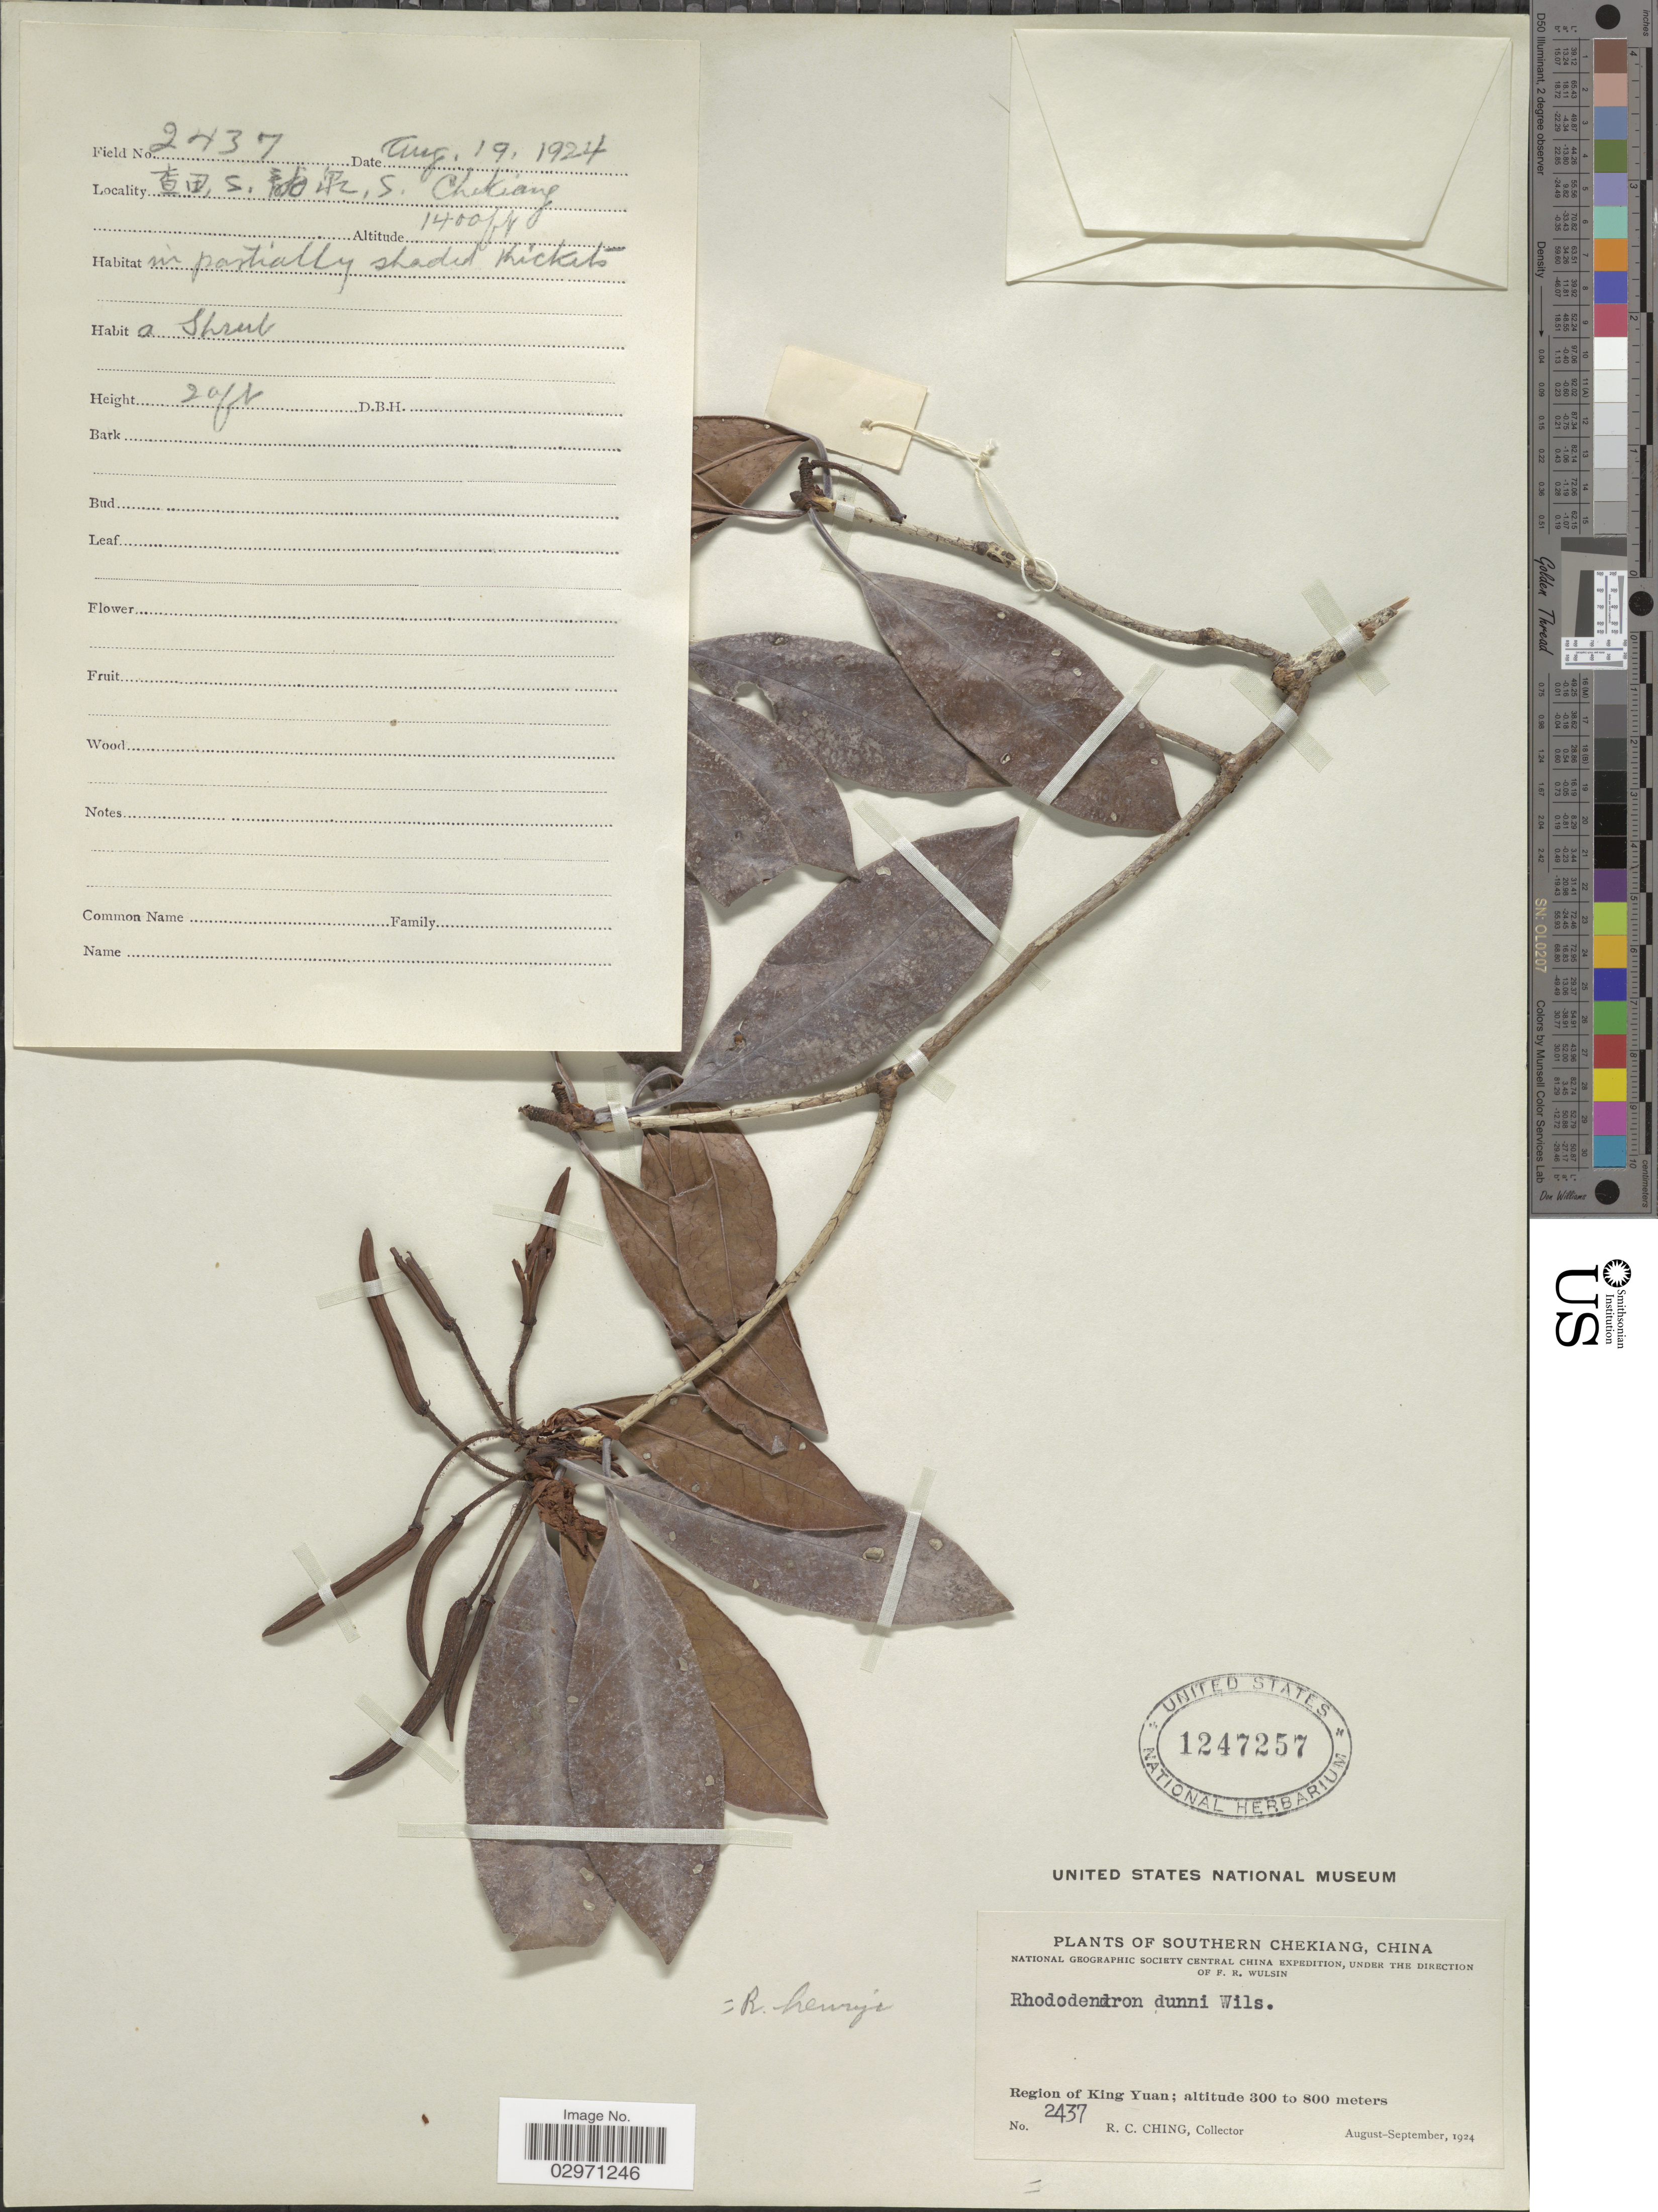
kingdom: Plantae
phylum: Tracheophyta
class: Magnoliopsida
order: Ericales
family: Ericaceae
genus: Rhododendron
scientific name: Rhododendron henryi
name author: Hance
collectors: R. C. Ching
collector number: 2437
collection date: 1924-08-19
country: China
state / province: Zhejiang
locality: S. Chekiang. Region of King Yuan.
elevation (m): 427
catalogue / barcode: US 1247257